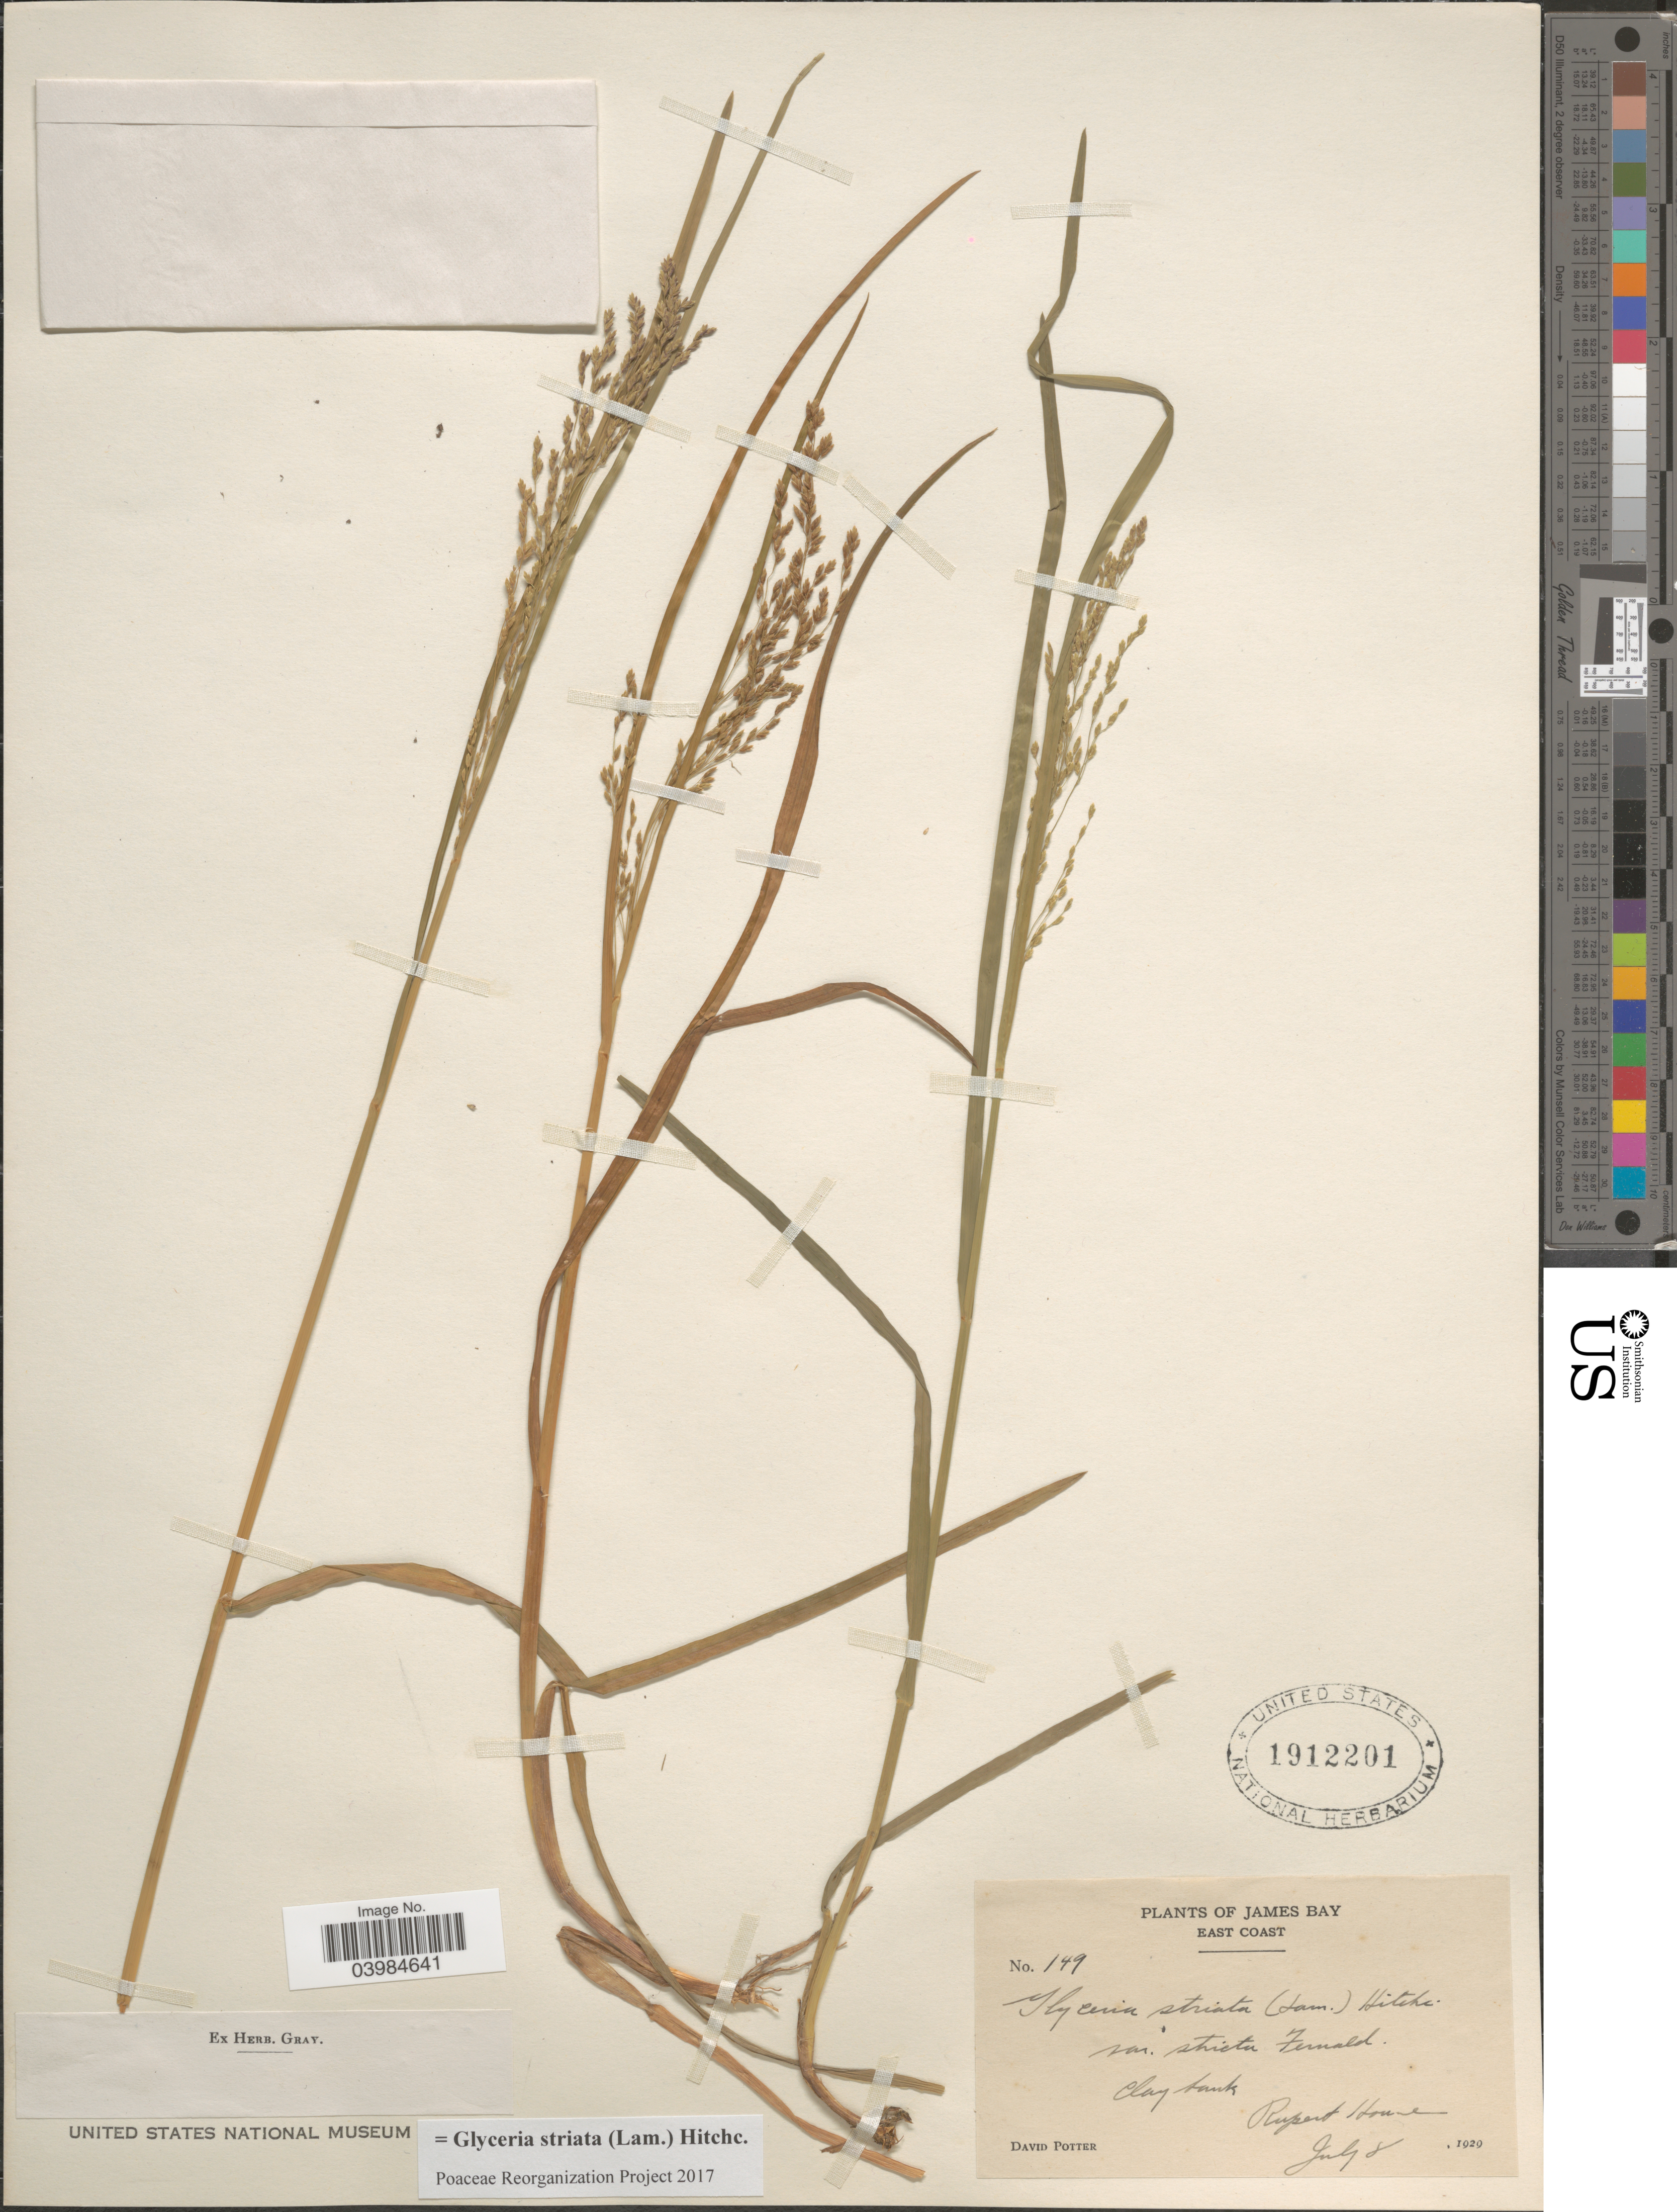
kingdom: Plantae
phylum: Tracheophyta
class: Liliopsida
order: Poales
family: Poaceae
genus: Glyceria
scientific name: Glyceria striata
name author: (Lam.) Hitchc.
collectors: D. Potter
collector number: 149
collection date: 1929-07-08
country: Canada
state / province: Quebec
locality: James Bay. East Coast. Clay bank. Rupert House.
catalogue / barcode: US 1912201